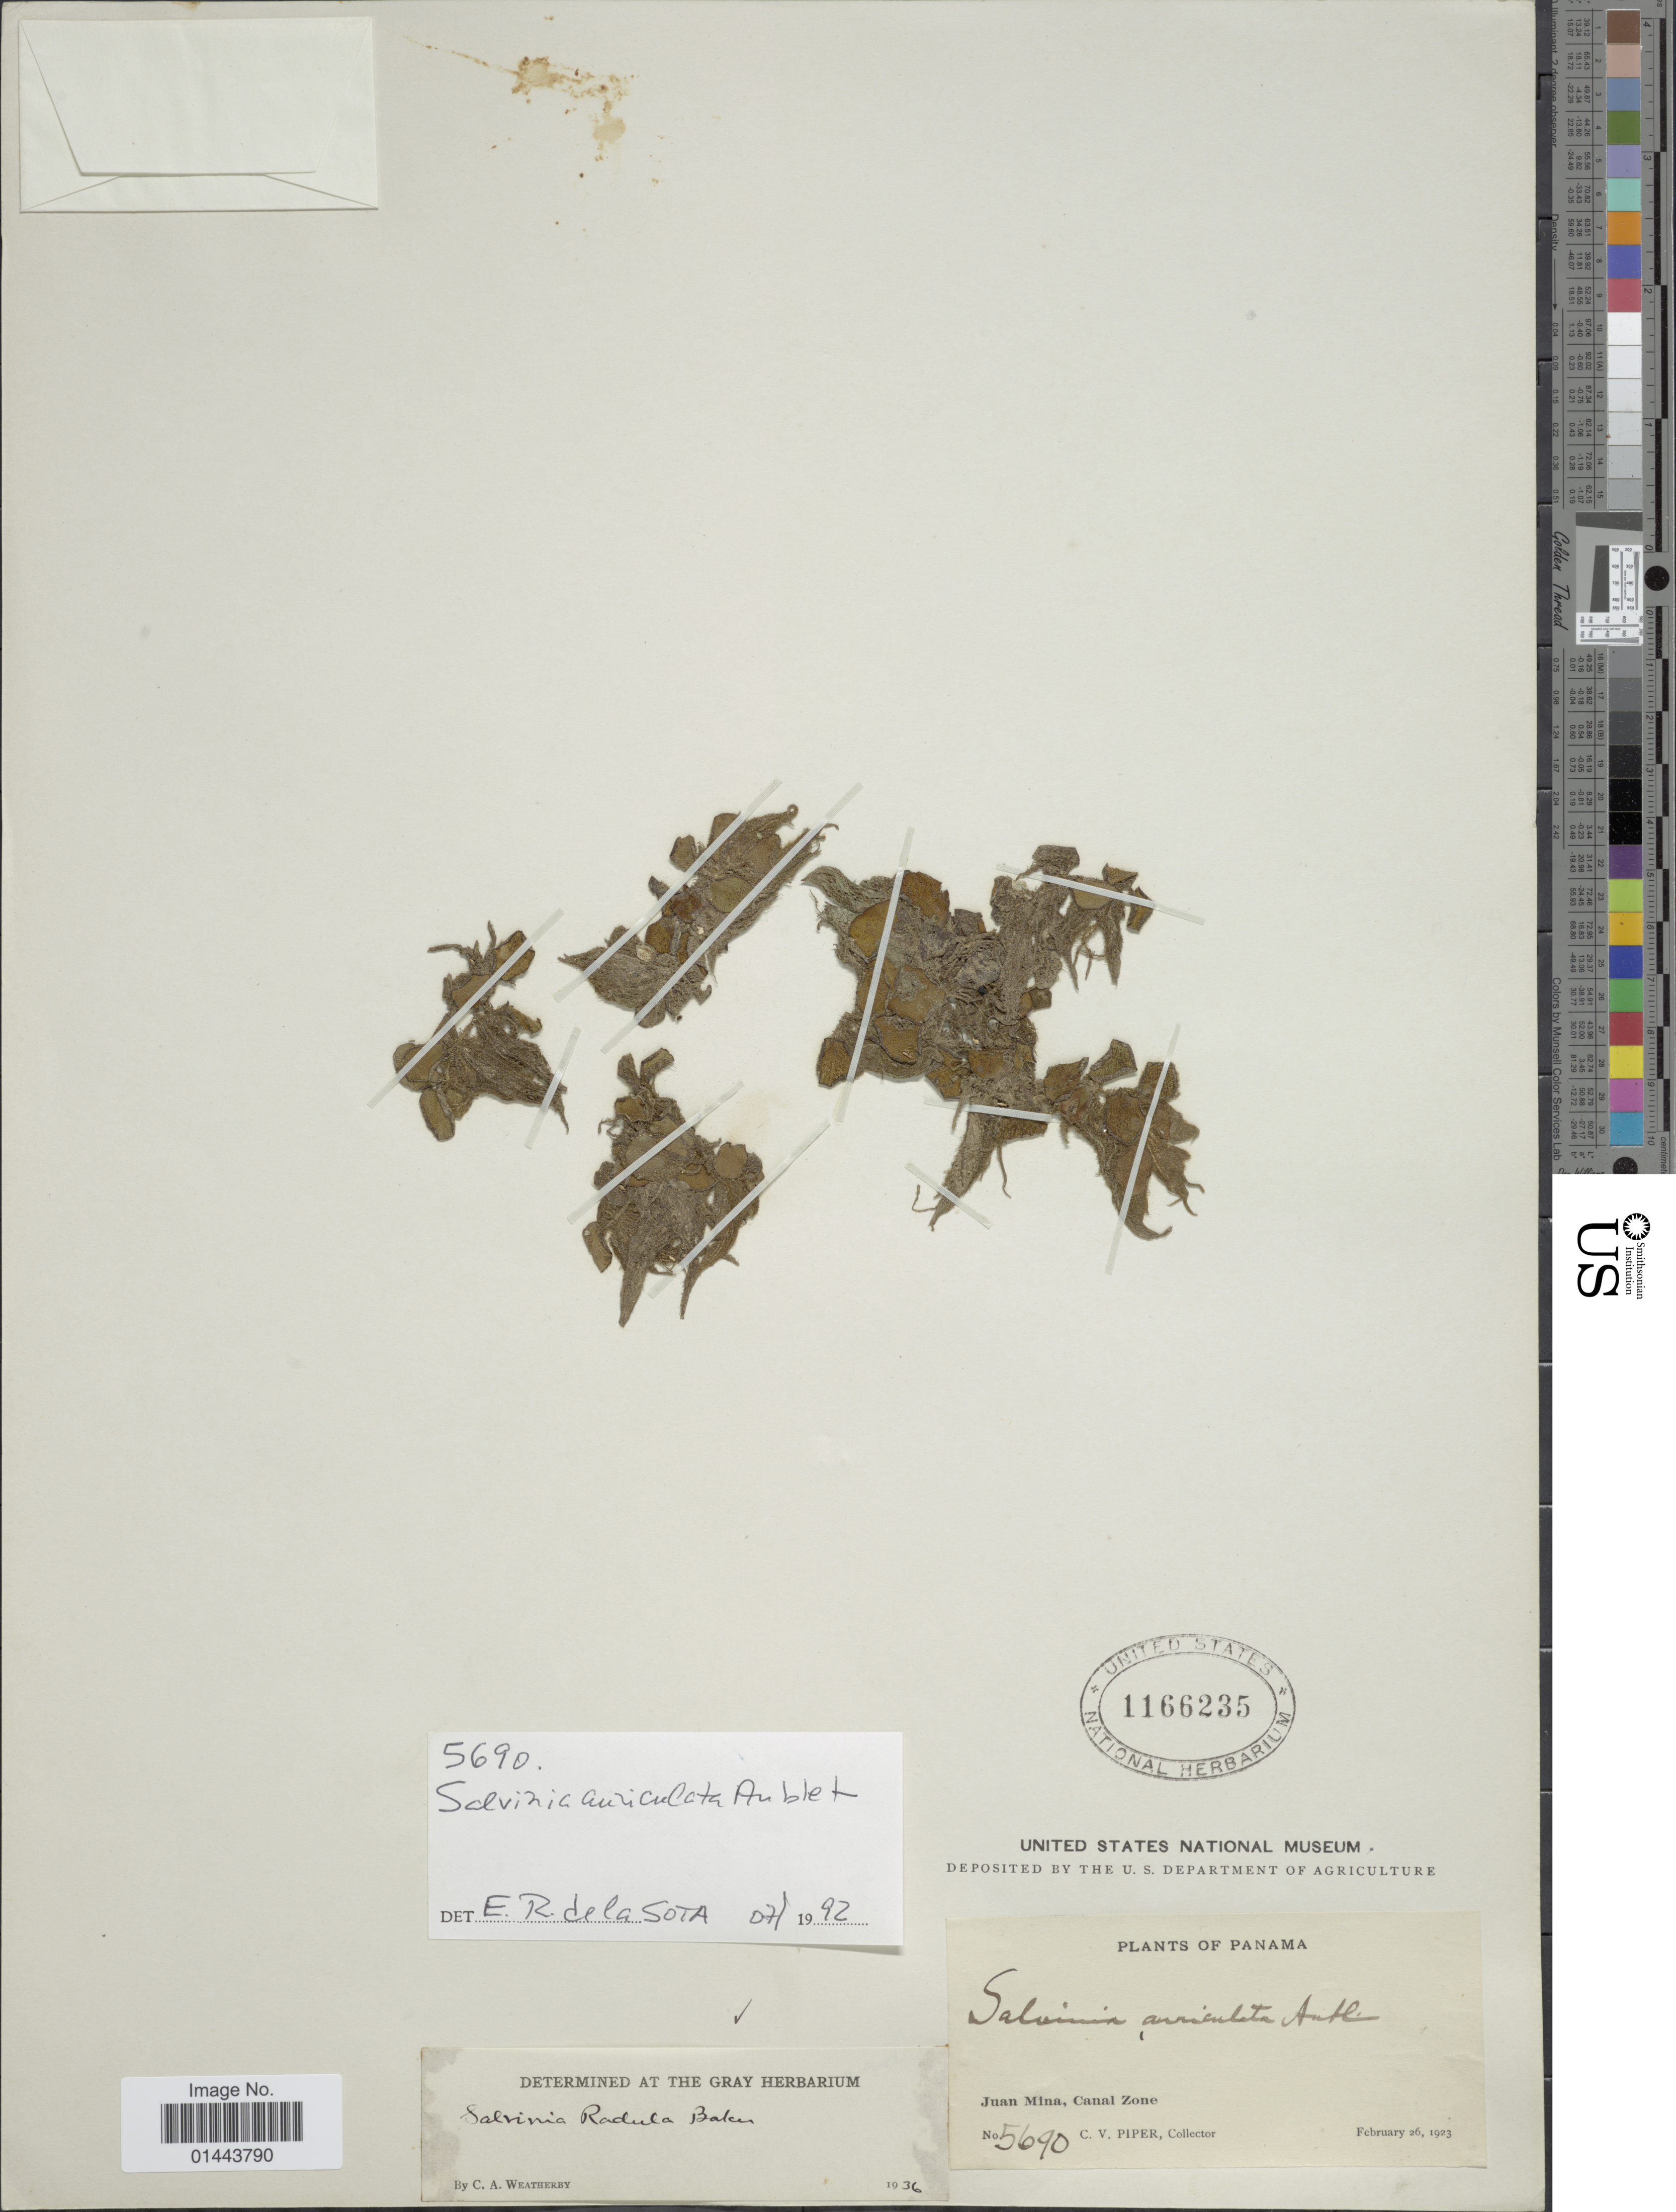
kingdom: Plantae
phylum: Tracheophyta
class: Polypodiopsida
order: Salviniales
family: Salviniaceae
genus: Salvinia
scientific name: Salvinia radula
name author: Baker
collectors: C. V. Piper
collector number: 5690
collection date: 1923-02-26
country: Panama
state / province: Colón / Panamá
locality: Juan Mina, Canal Zone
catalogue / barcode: US 1166235